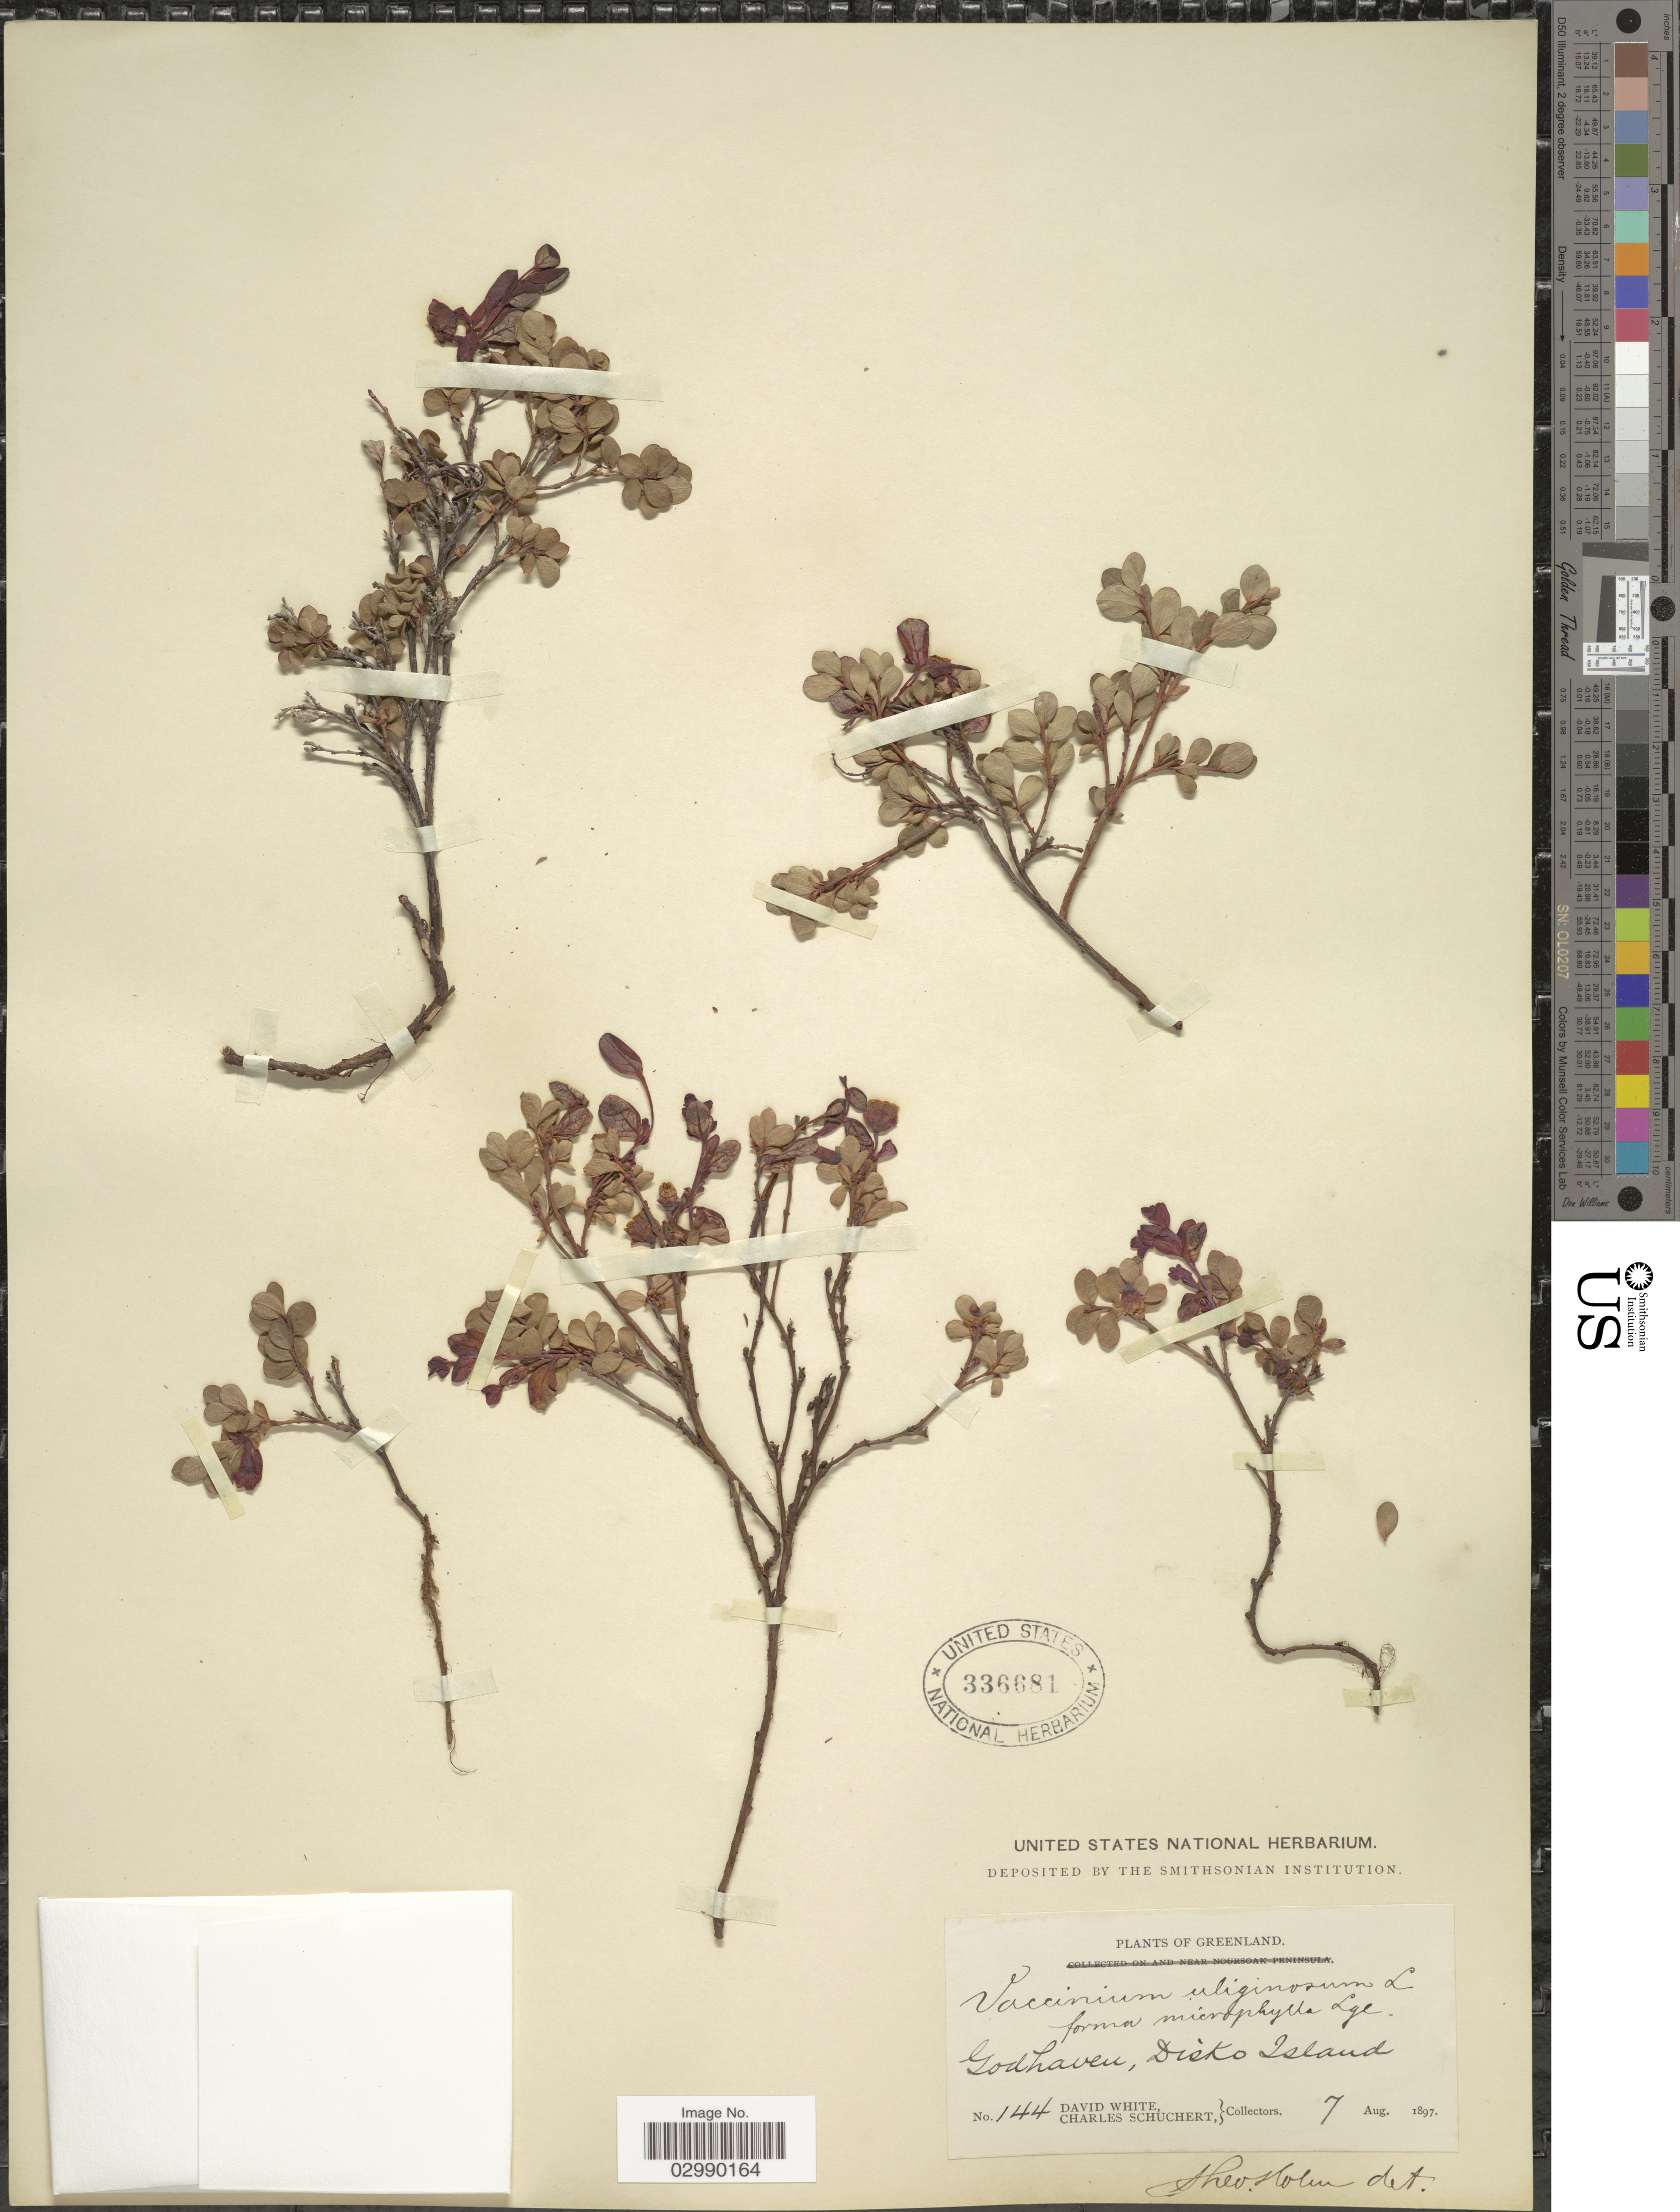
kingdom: Plantae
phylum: Tracheophyta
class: Magnoliopsida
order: Ericales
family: Ericaceae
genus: Vaccinium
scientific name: Vaccinium uliginosum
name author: L.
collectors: D. White & C. Schuchert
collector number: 144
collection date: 1897-08-07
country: Greenland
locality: Godhaven, Disko Island.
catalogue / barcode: US 336681